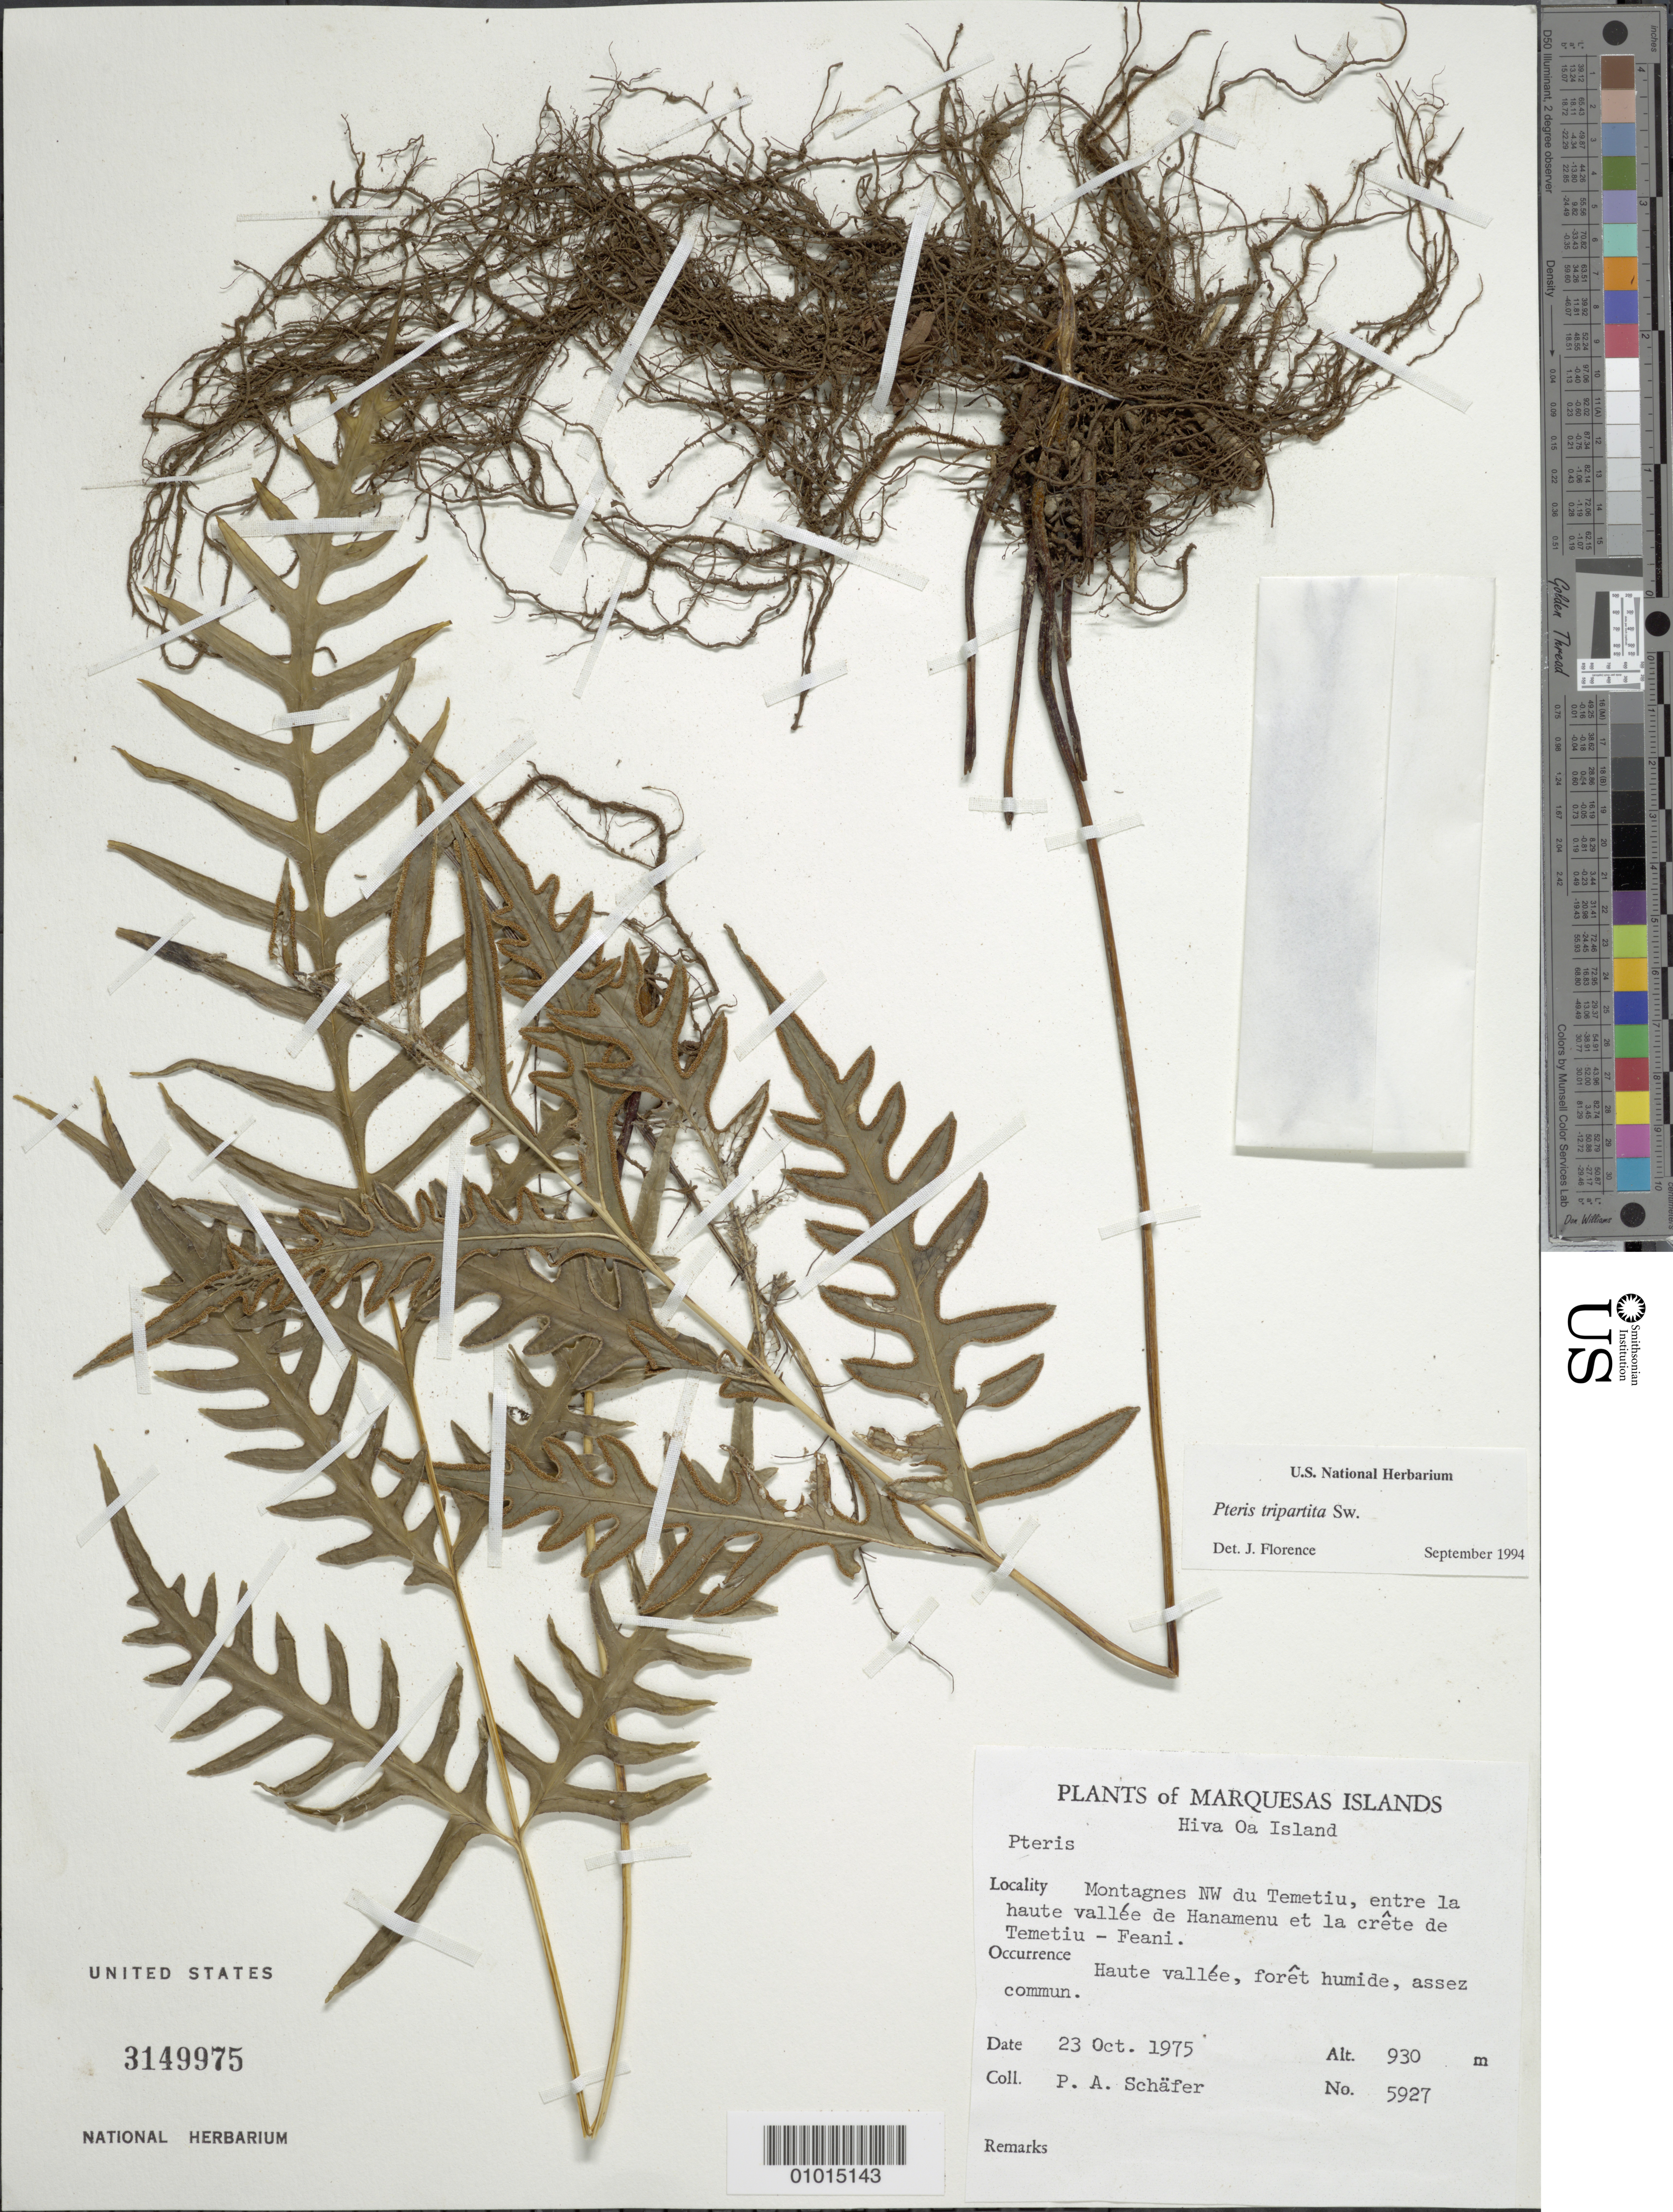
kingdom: Plantae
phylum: Tracheophyta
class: Polypodiopsida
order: Polypodiales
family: Pteridaceae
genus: Pteris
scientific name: Pteris comans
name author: G. Forst.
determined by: Florence, J.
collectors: P. A. Schäfer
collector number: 5927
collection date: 1975-10-23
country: French Polynesia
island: Hiva Oa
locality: Montagnes NW du Temetiu, entre la haute valée de Hanamenu et la crête de Temetiu-Feani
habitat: Haute vallée, forêt humide; assez commun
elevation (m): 930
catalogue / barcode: US 3149975